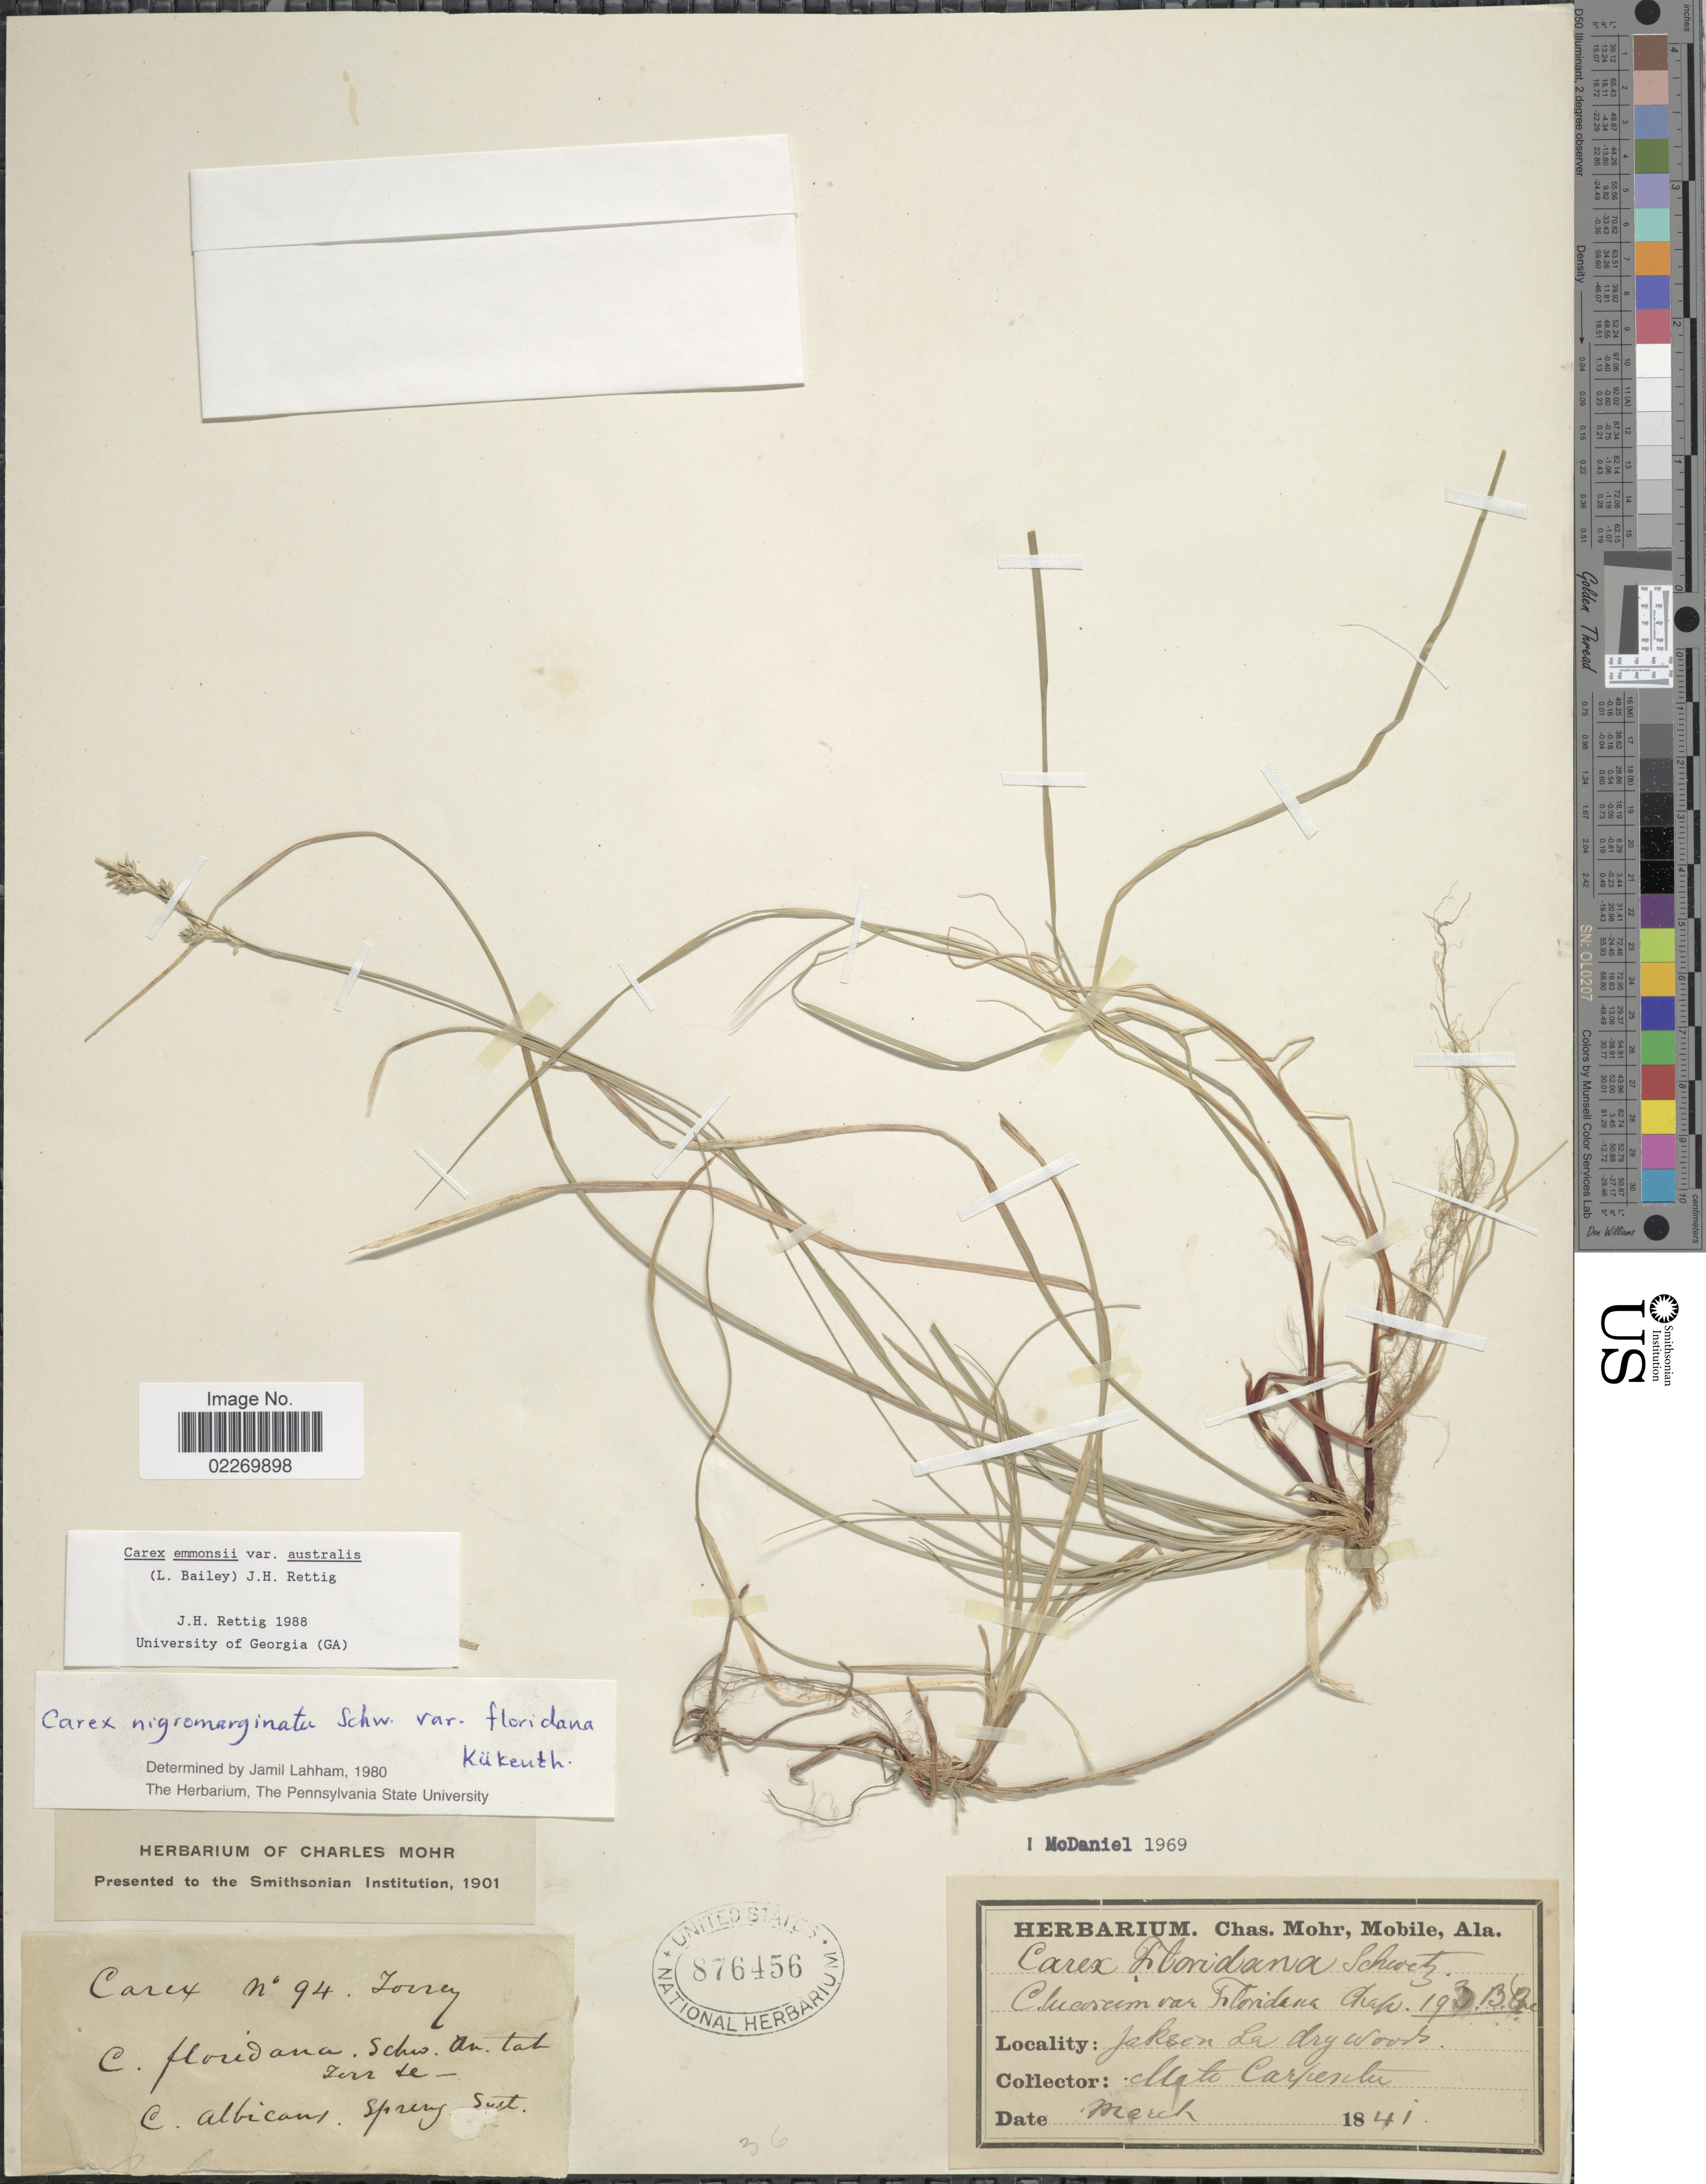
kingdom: Plantae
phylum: Tracheophyta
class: Liliopsida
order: Poales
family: Cyperaceae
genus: Carex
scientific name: Carex physorhyncha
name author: Liebm. ex Steud.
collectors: M. Carpenter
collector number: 193132*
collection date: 1841-03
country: United States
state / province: Louisiana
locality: Jackson, LA., dry woods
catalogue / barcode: US 876456